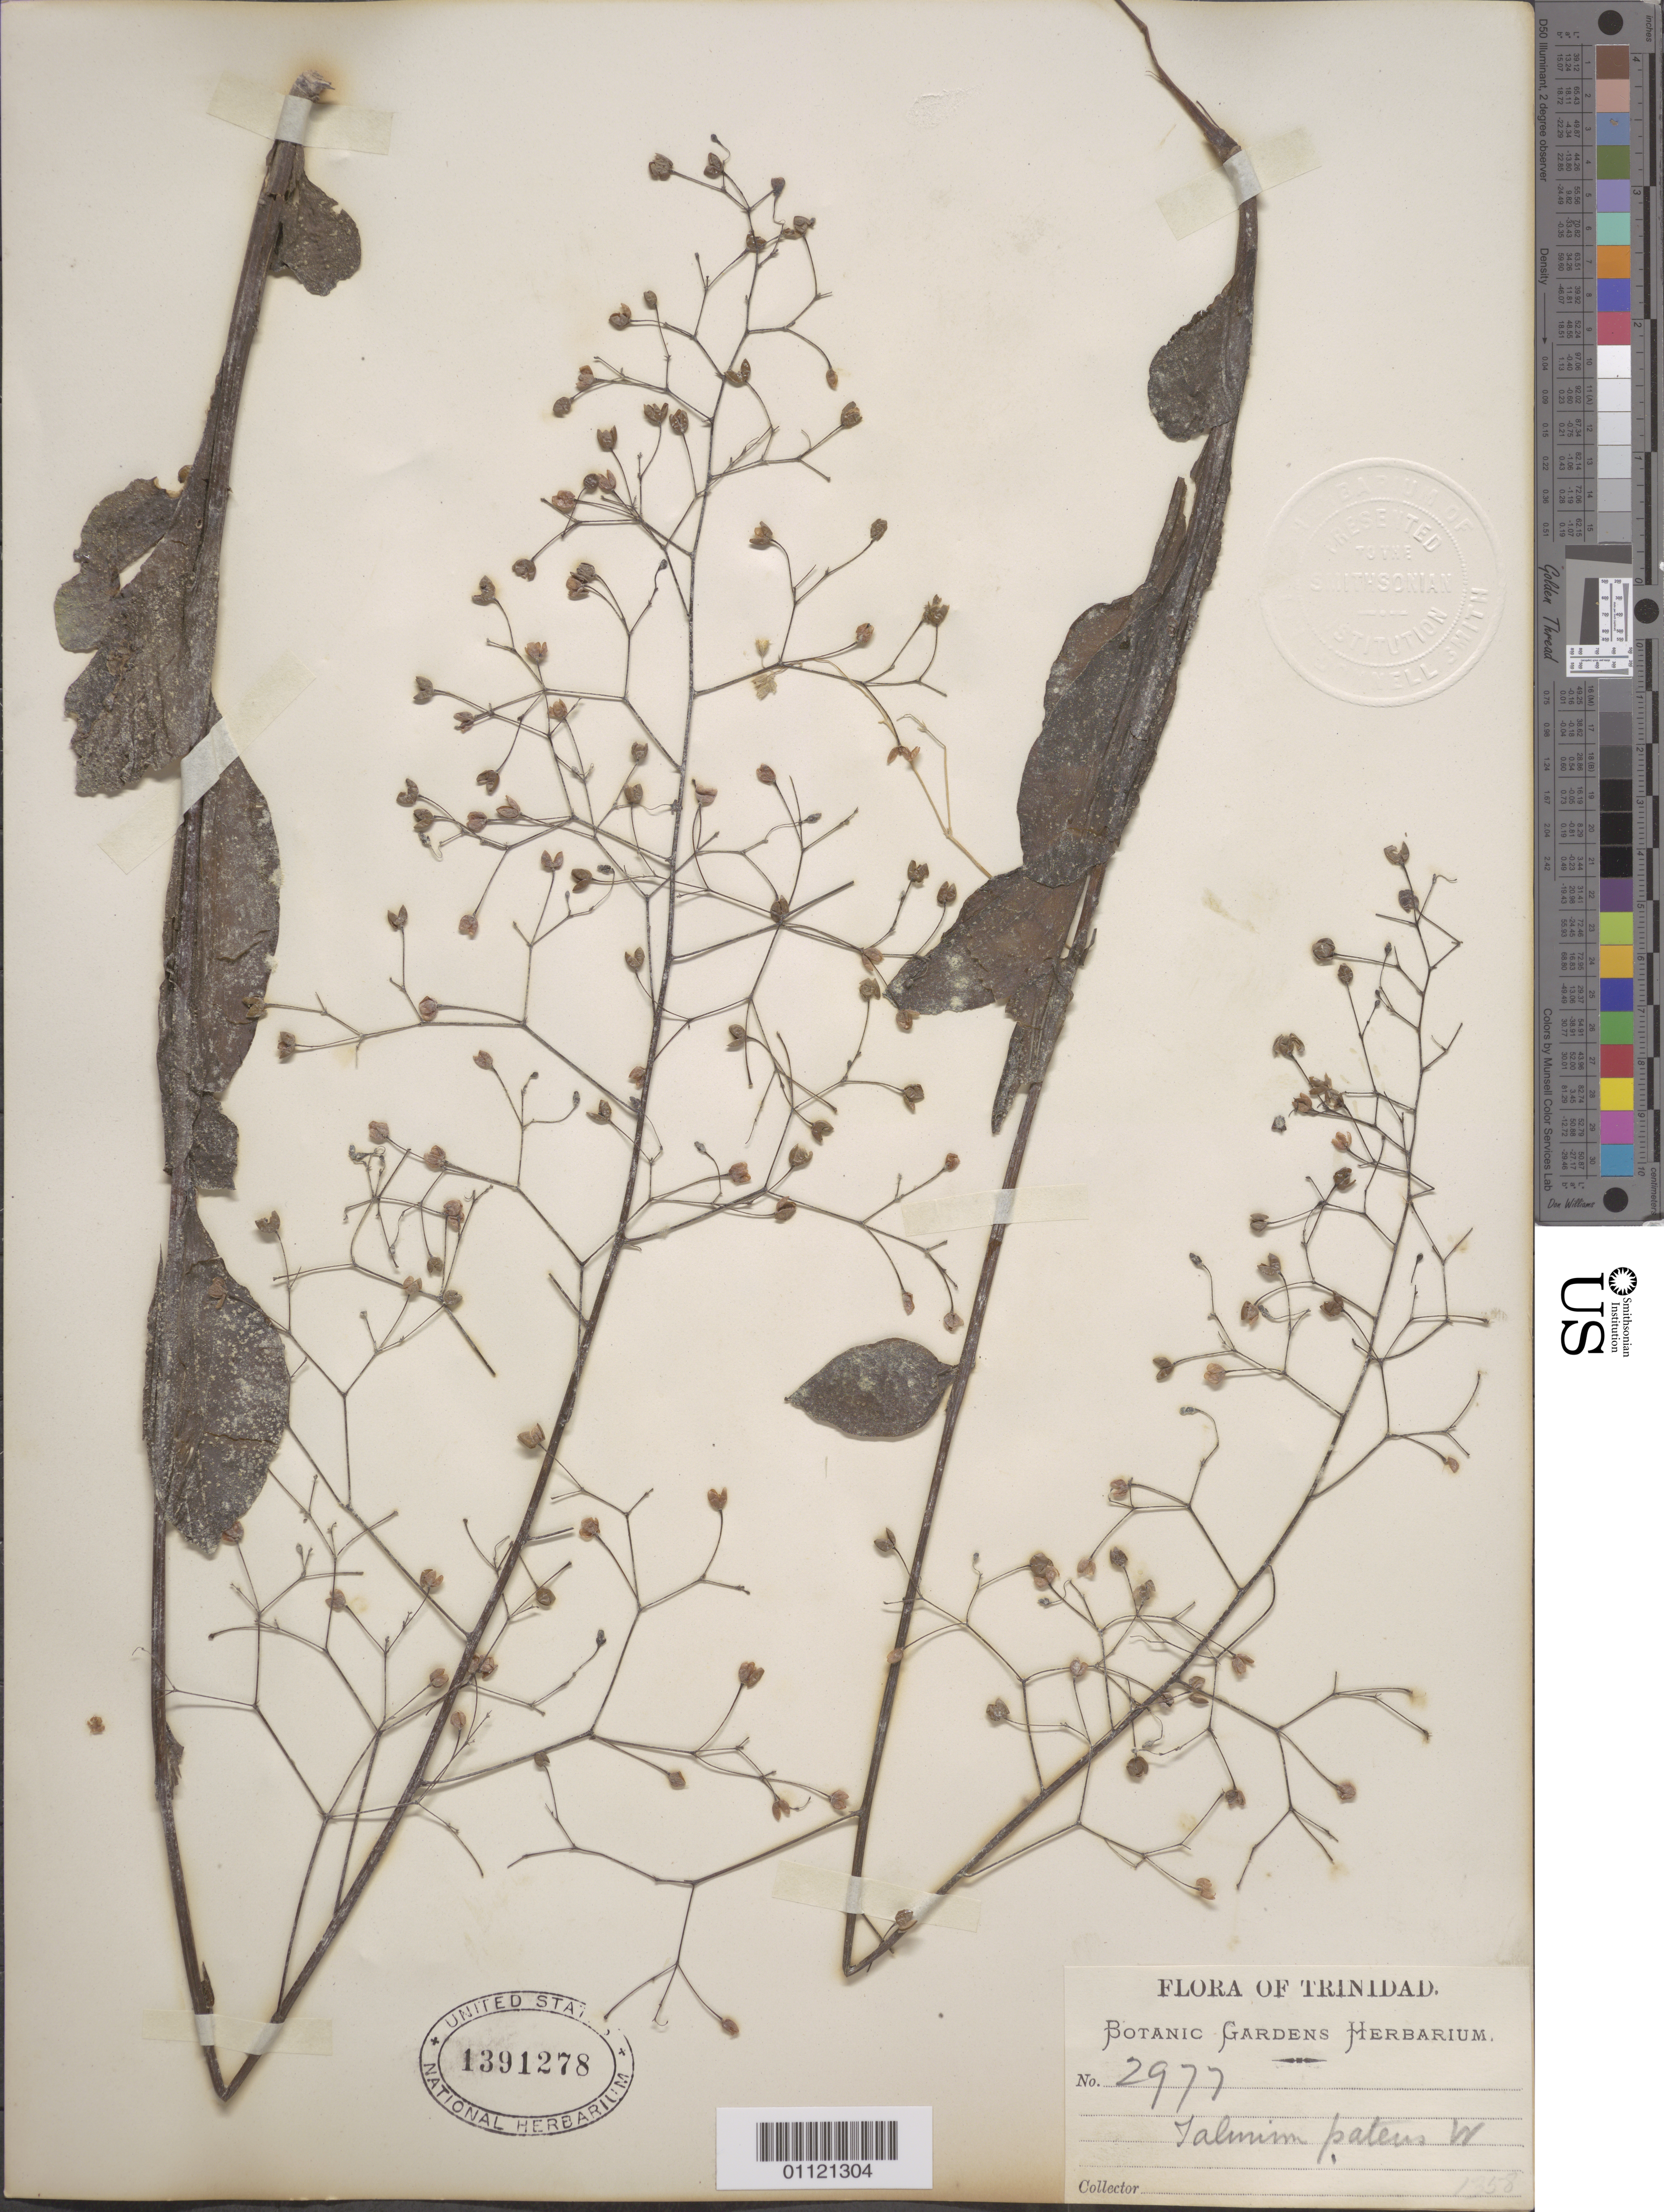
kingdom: Plantae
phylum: Tracheophyta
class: Magnoliopsida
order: Caryophyllales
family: Talinaceae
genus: Talinum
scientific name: Talinum paniculatum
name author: (Jacq.) Gaertn.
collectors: Botanic Gardens Herbarium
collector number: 2977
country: Trinidad and Tobago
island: Trinidad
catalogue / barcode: US 1391278